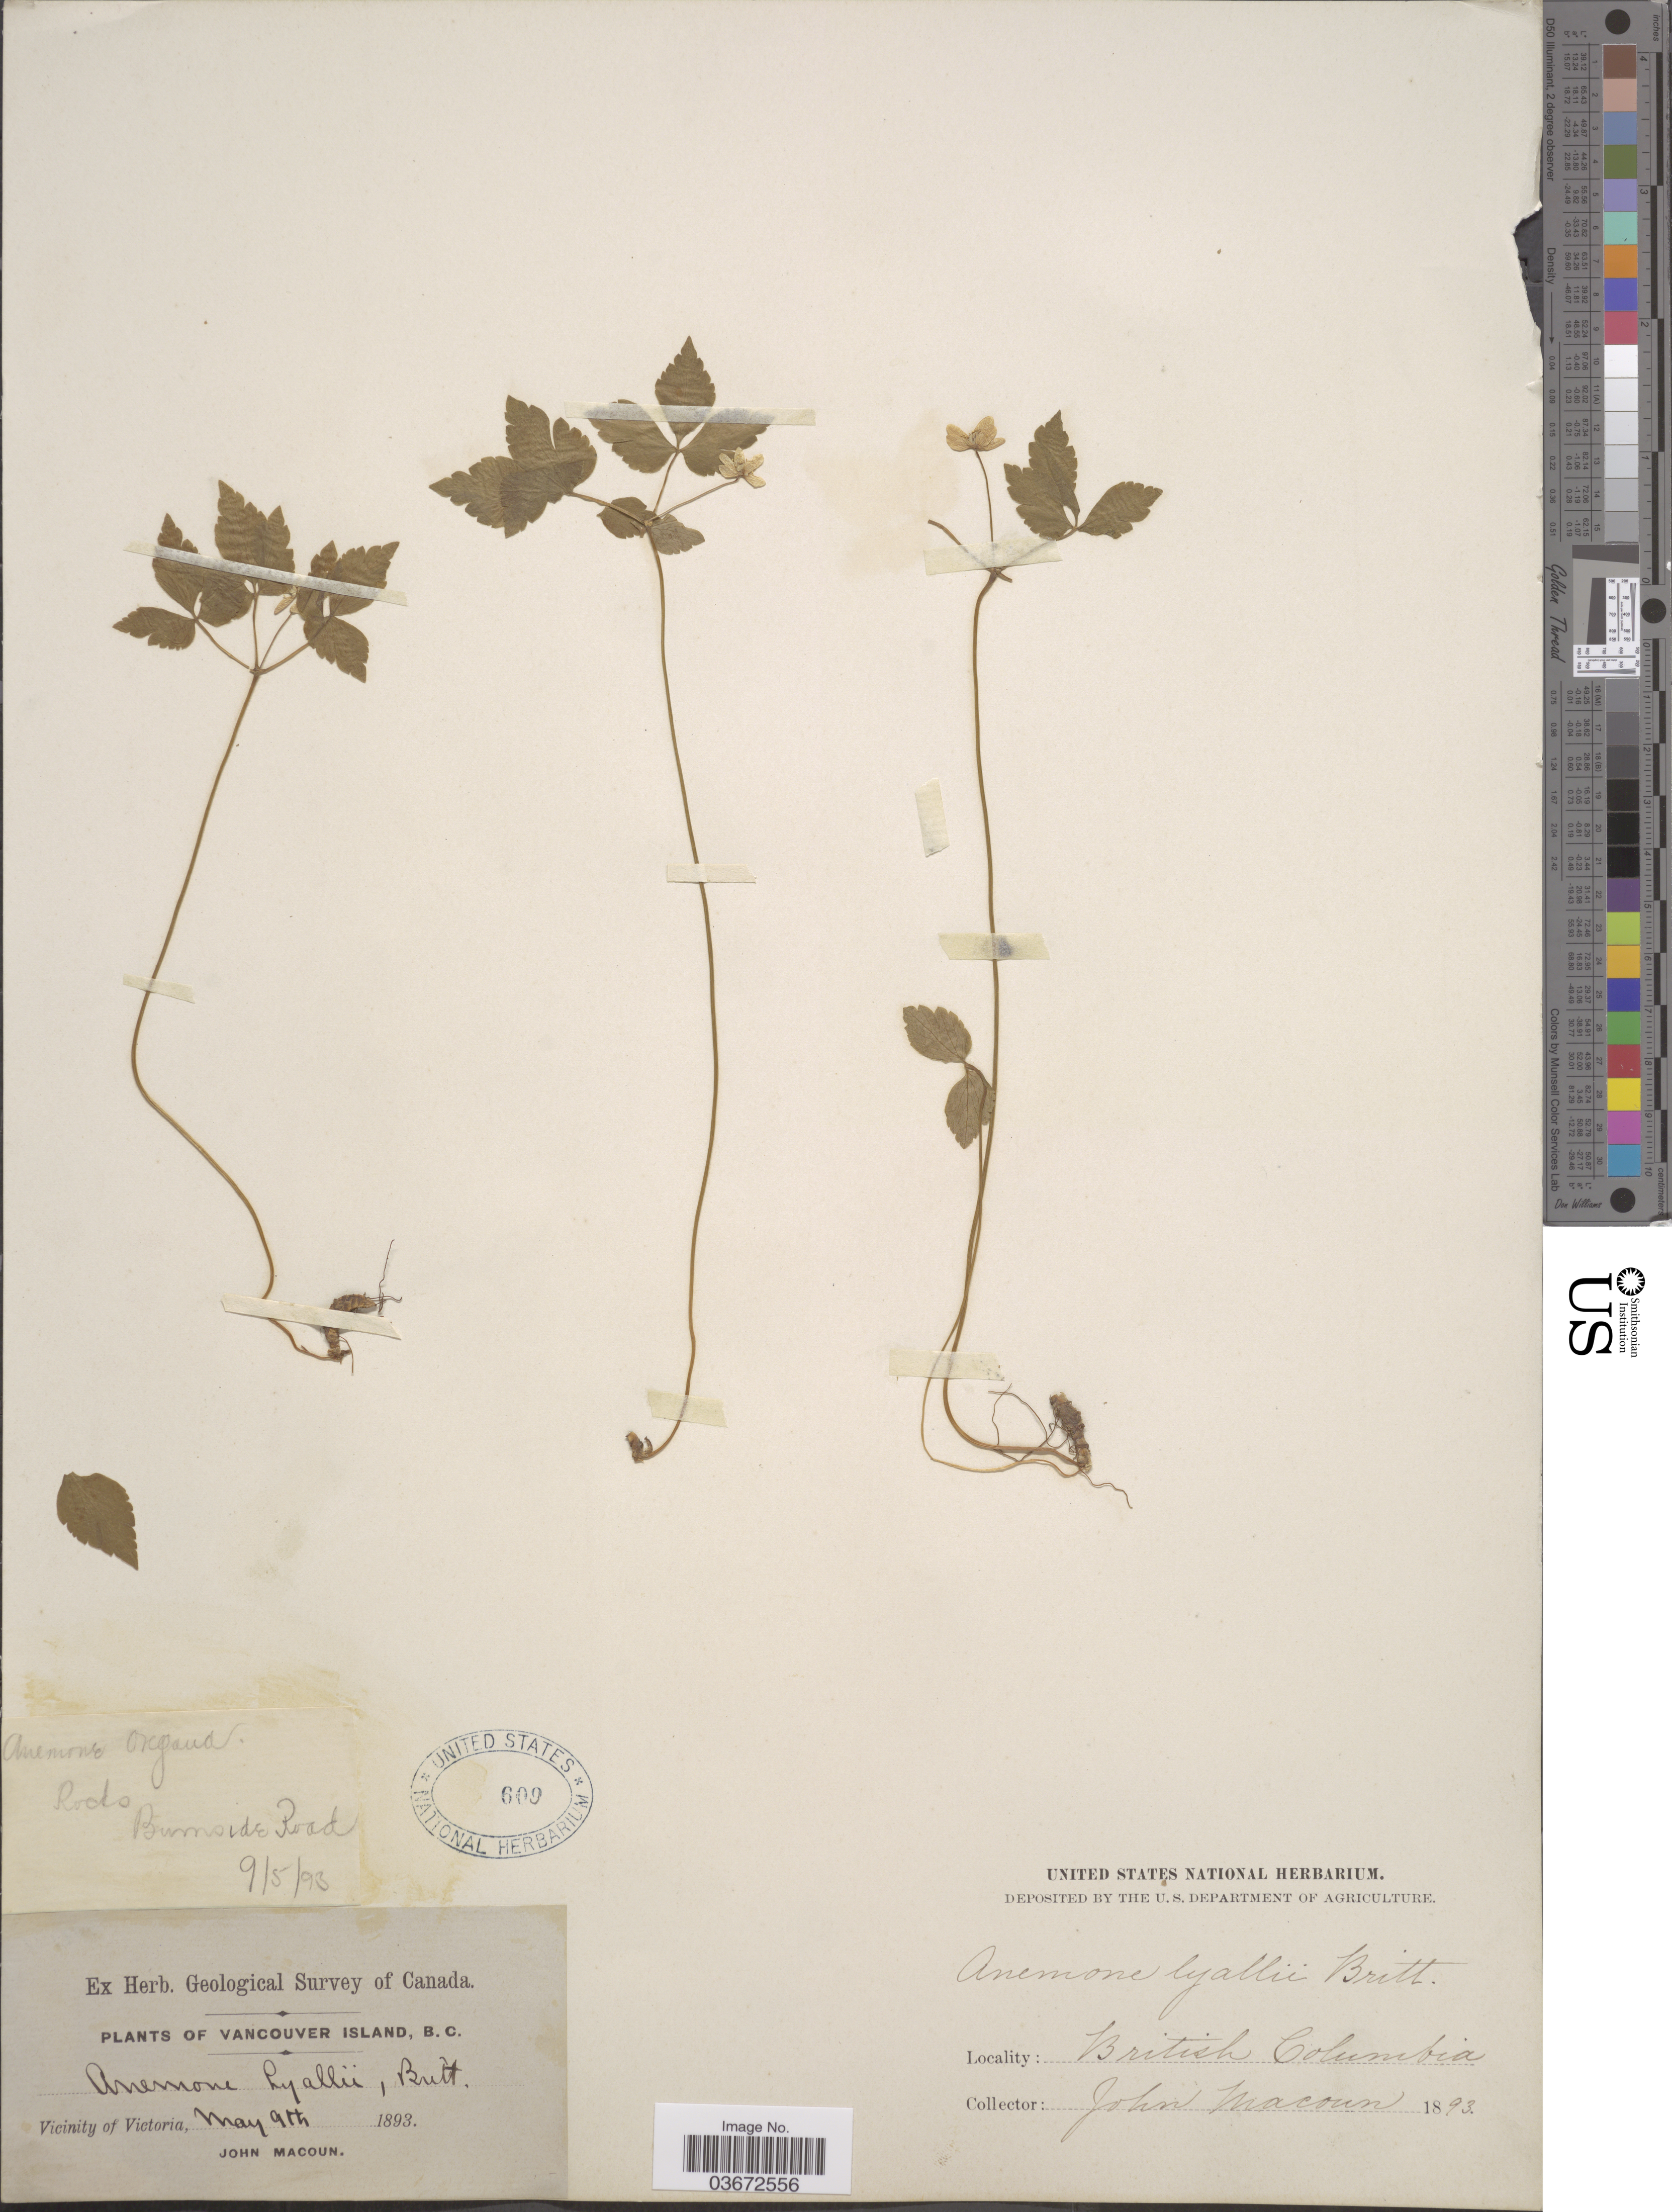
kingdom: Plantae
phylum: Tracheophyta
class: Magnoliopsida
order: Ranunculales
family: Ranunculaceae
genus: Anemone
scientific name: Anemone quinquefolia var. lyallii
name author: (L.) B.L. Rob.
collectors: J. Macoun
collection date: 1893-05-09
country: Canada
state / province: British Columbia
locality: Bumoide Road. Vancouver Island. Vicinity of Victoria.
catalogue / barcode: US 609